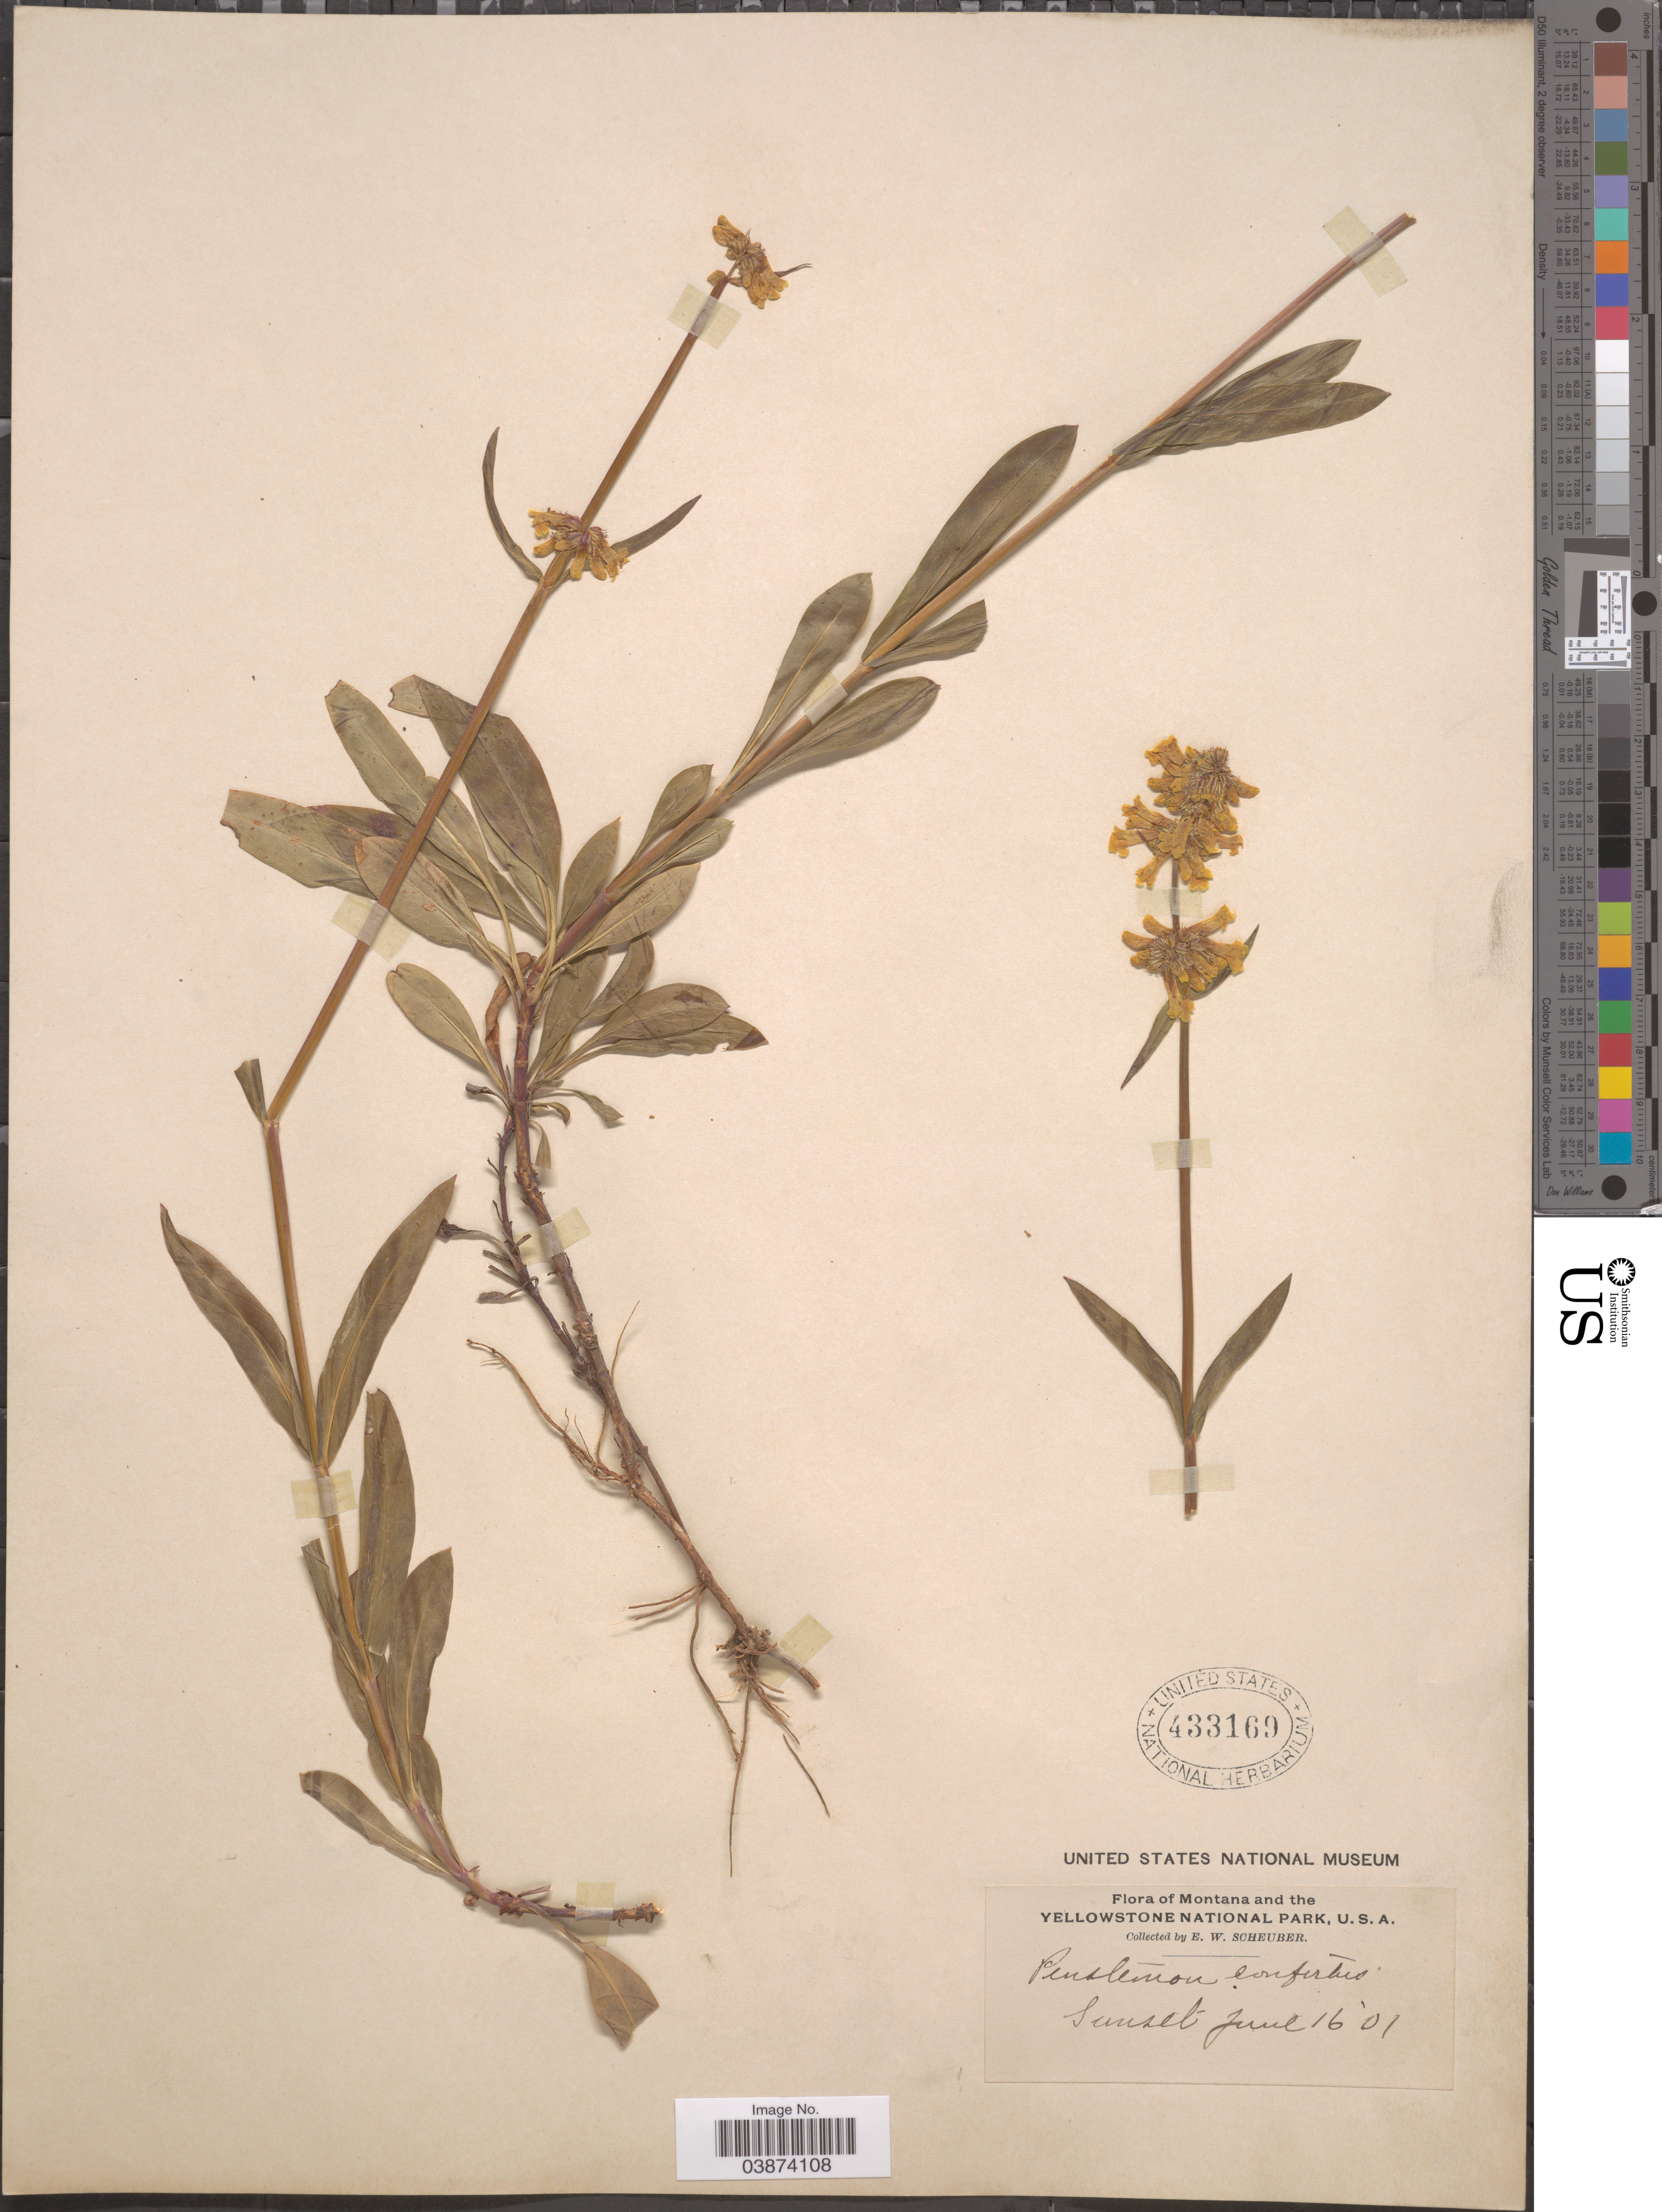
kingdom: Plantae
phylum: Tracheophyta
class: Magnoliopsida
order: Lamiales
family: Plantaginaceae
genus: Penstemon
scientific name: Penstemon confertus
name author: Douglas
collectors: E. Scheuber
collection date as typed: Transcribed d/m/y: 16/6/1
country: United States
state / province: Montana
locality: Yellowstone National Park. Sunset.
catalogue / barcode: US 433169